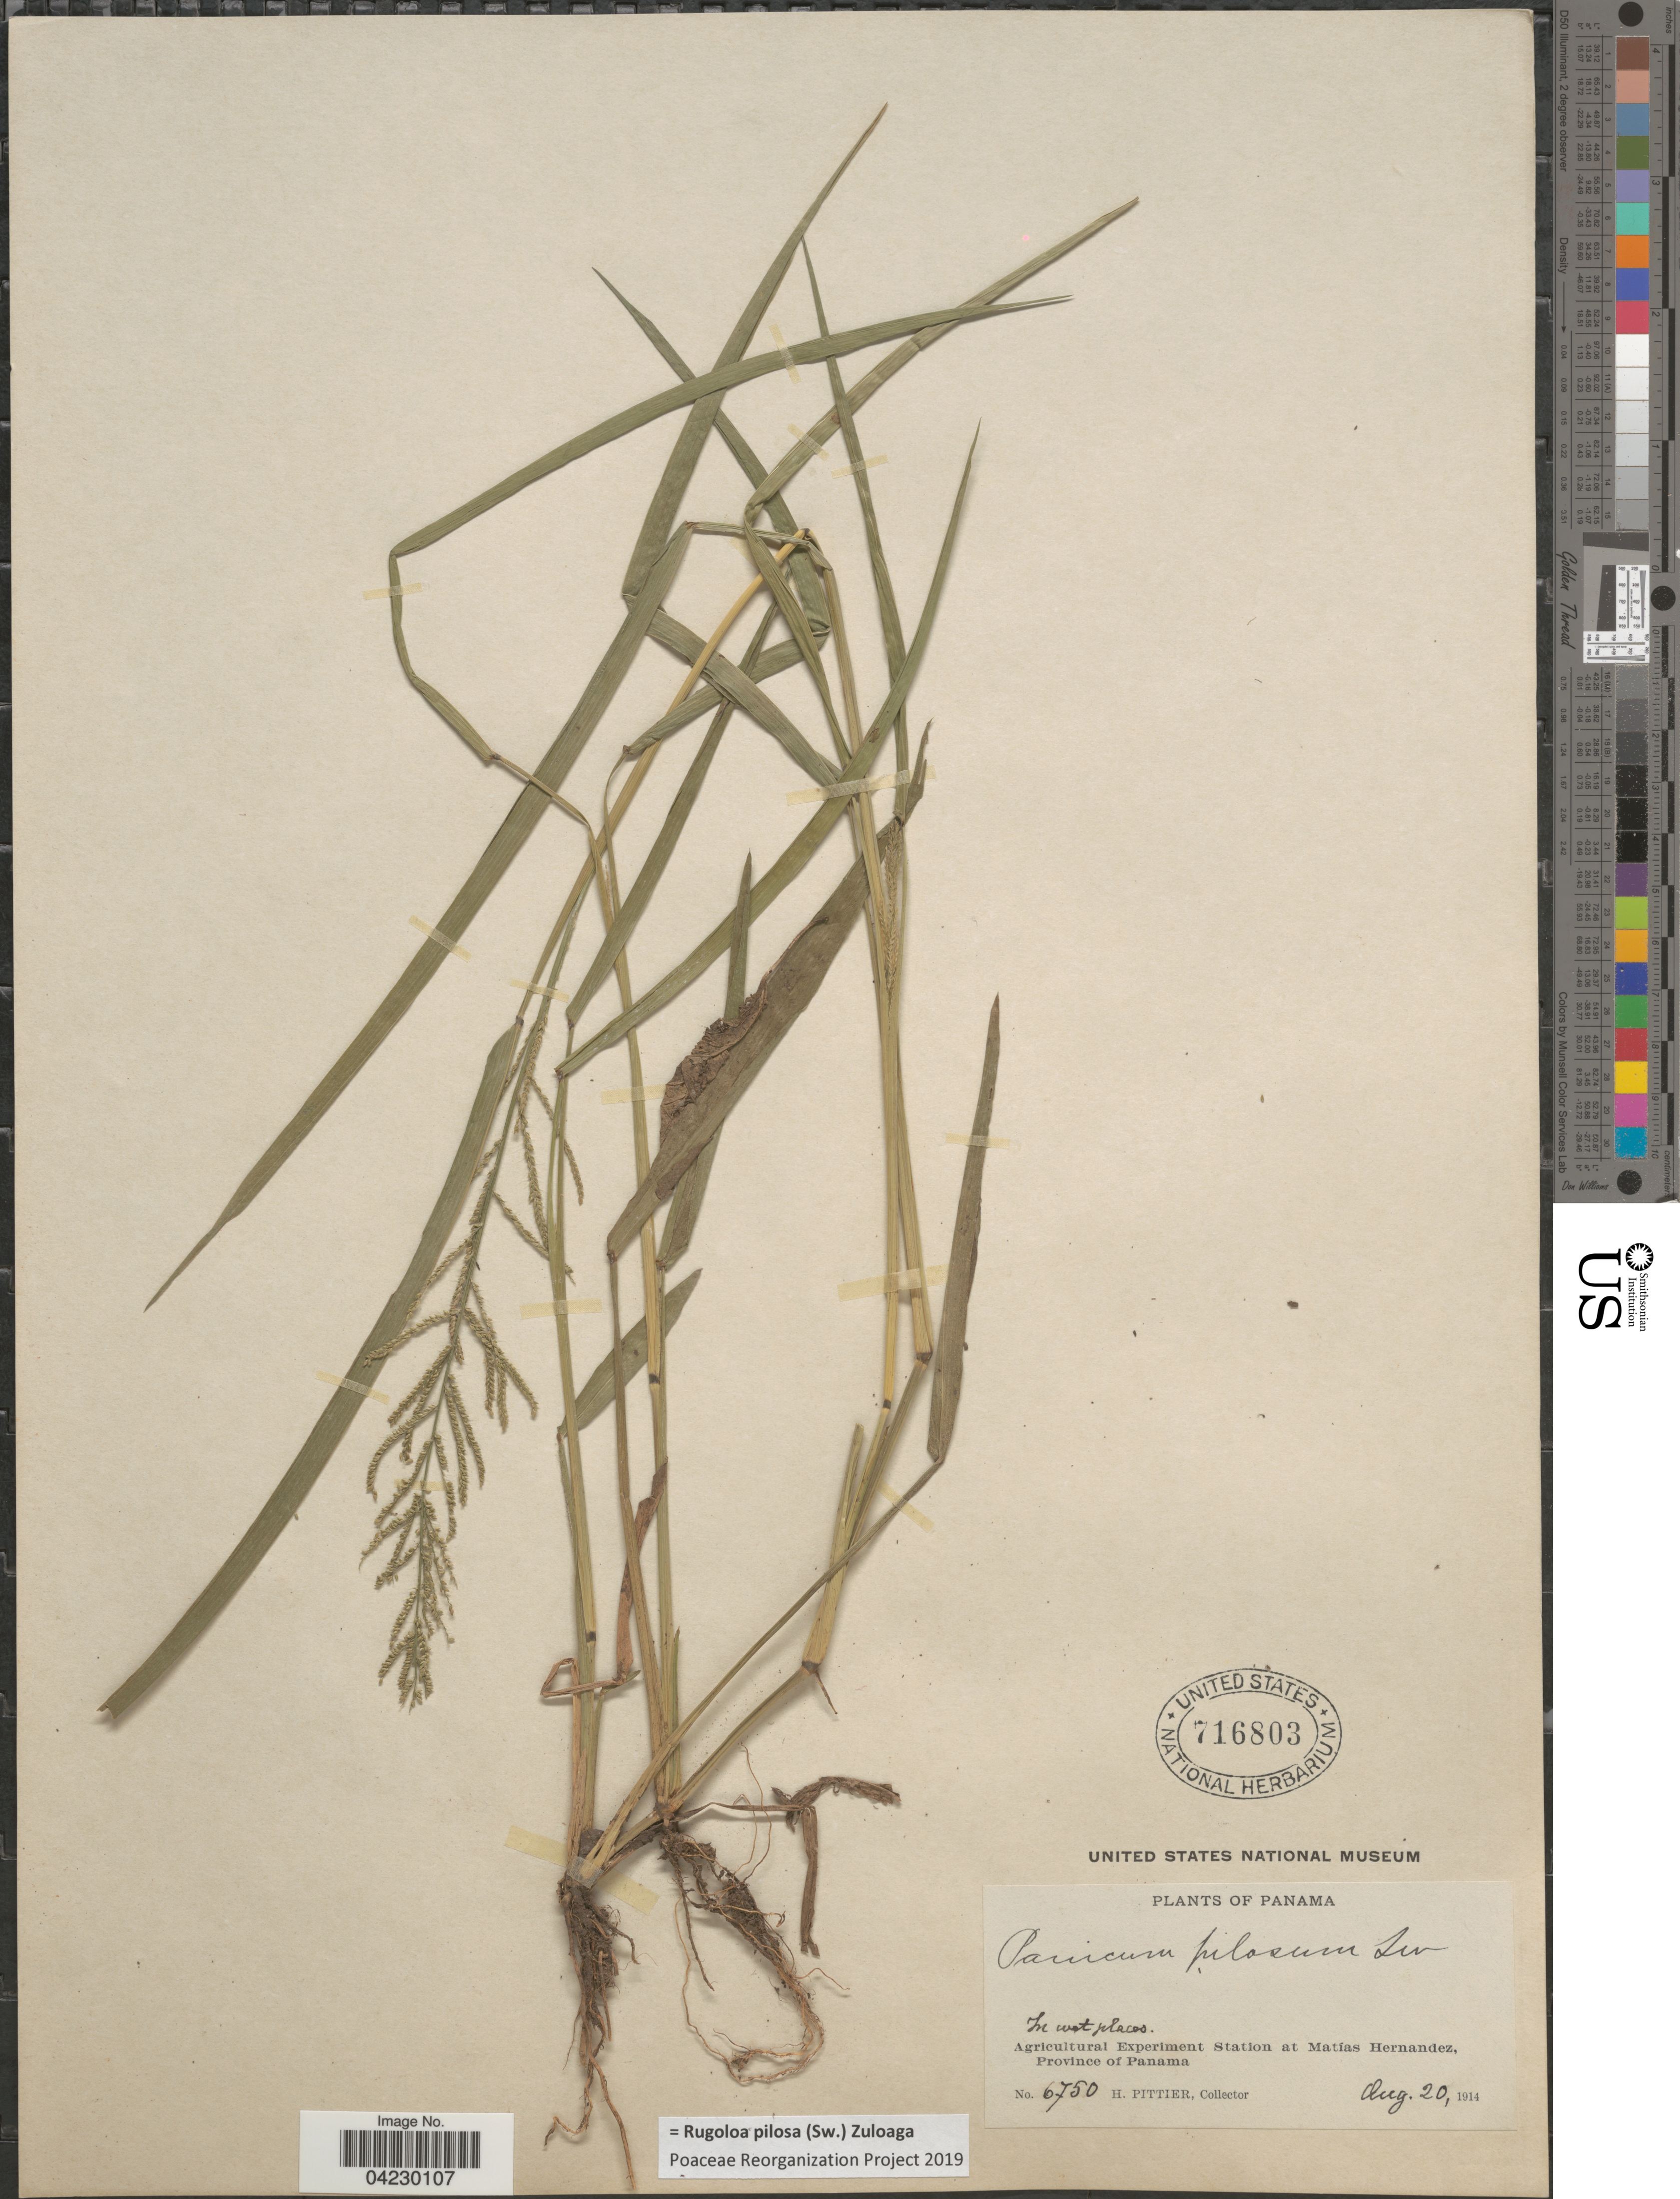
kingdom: Plantae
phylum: Tracheophyta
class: Liliopsida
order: Poales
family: Poaceae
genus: Rugoloa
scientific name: Rugoloa pilosa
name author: (Sw.) Zuloaga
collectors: H. F. Pittier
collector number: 6750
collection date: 1914-08-20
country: Panama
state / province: Panamá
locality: In wet places. Agricultural Experiment Station at Matías Hernandez.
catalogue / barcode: US 716803